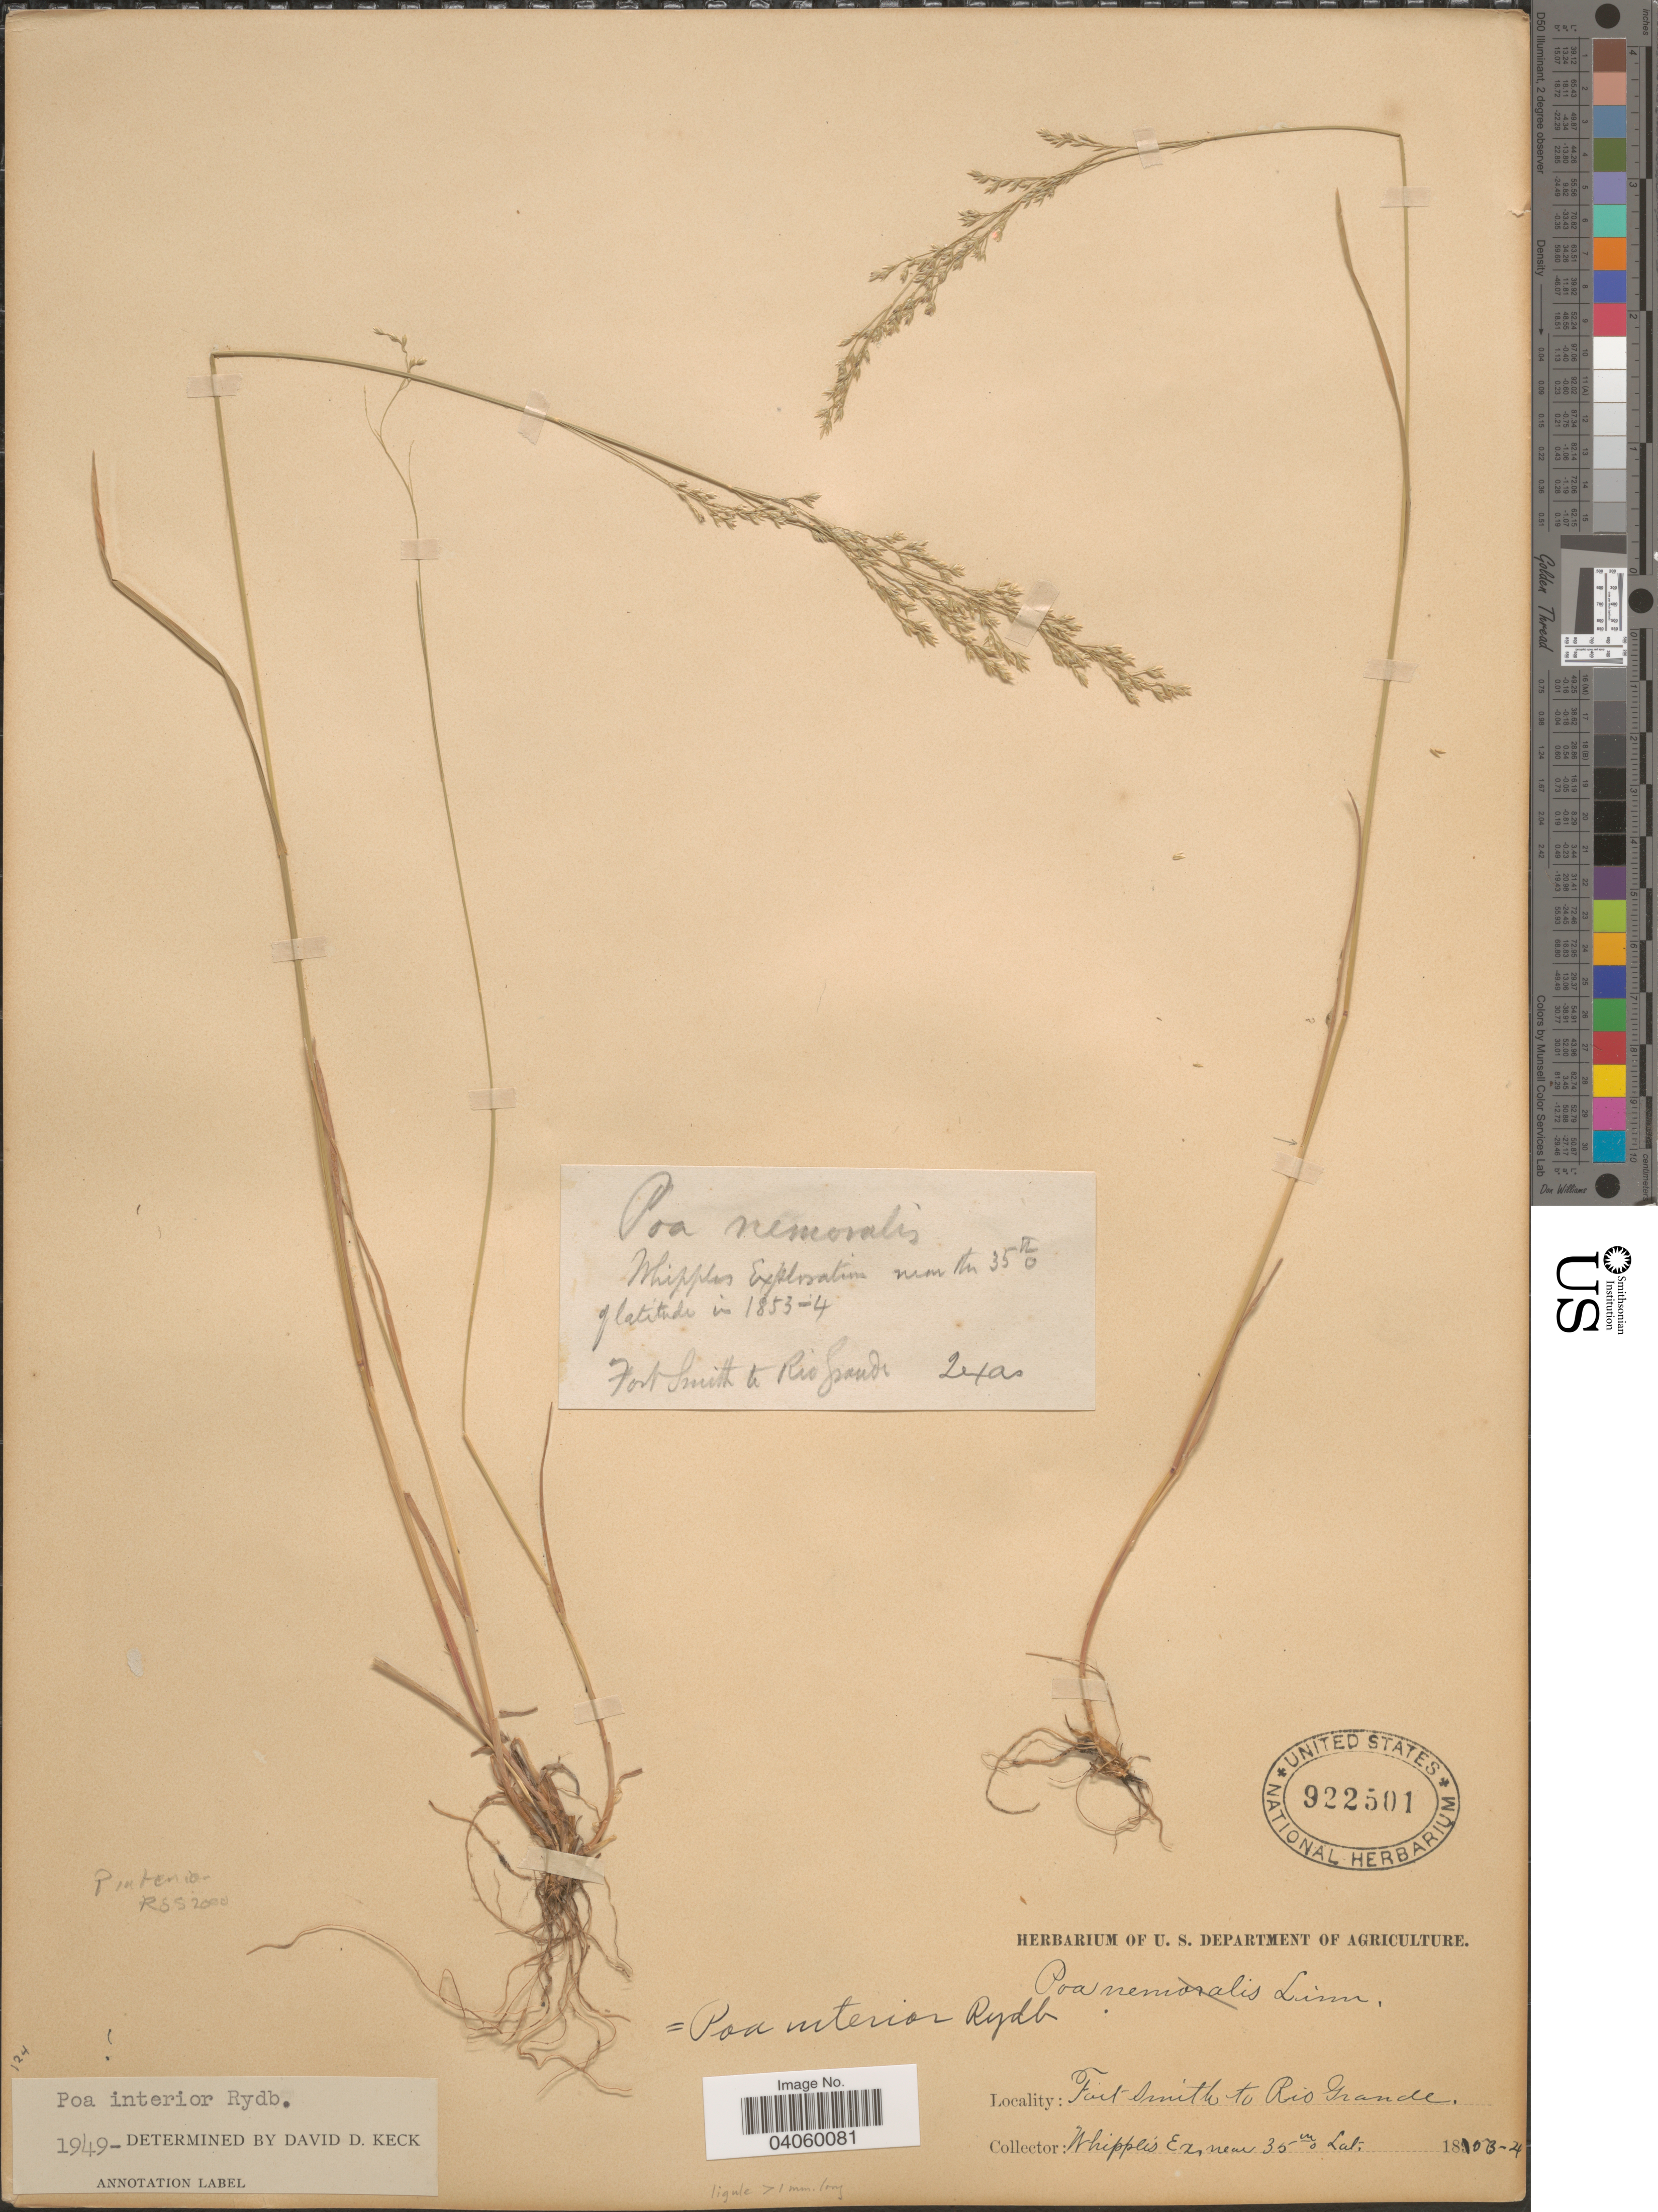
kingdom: Plantae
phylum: Tracheophyta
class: Liliopsida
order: Poales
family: Poaceae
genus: Poa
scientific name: Poa interior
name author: Rydb.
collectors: J. M. Bigelow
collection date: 1853/1854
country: United States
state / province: Texas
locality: Fort Smith to Rio Grande. Expedition along the 35th parallel led by Lt. Amiel Weeks Whipple.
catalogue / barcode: US 922501